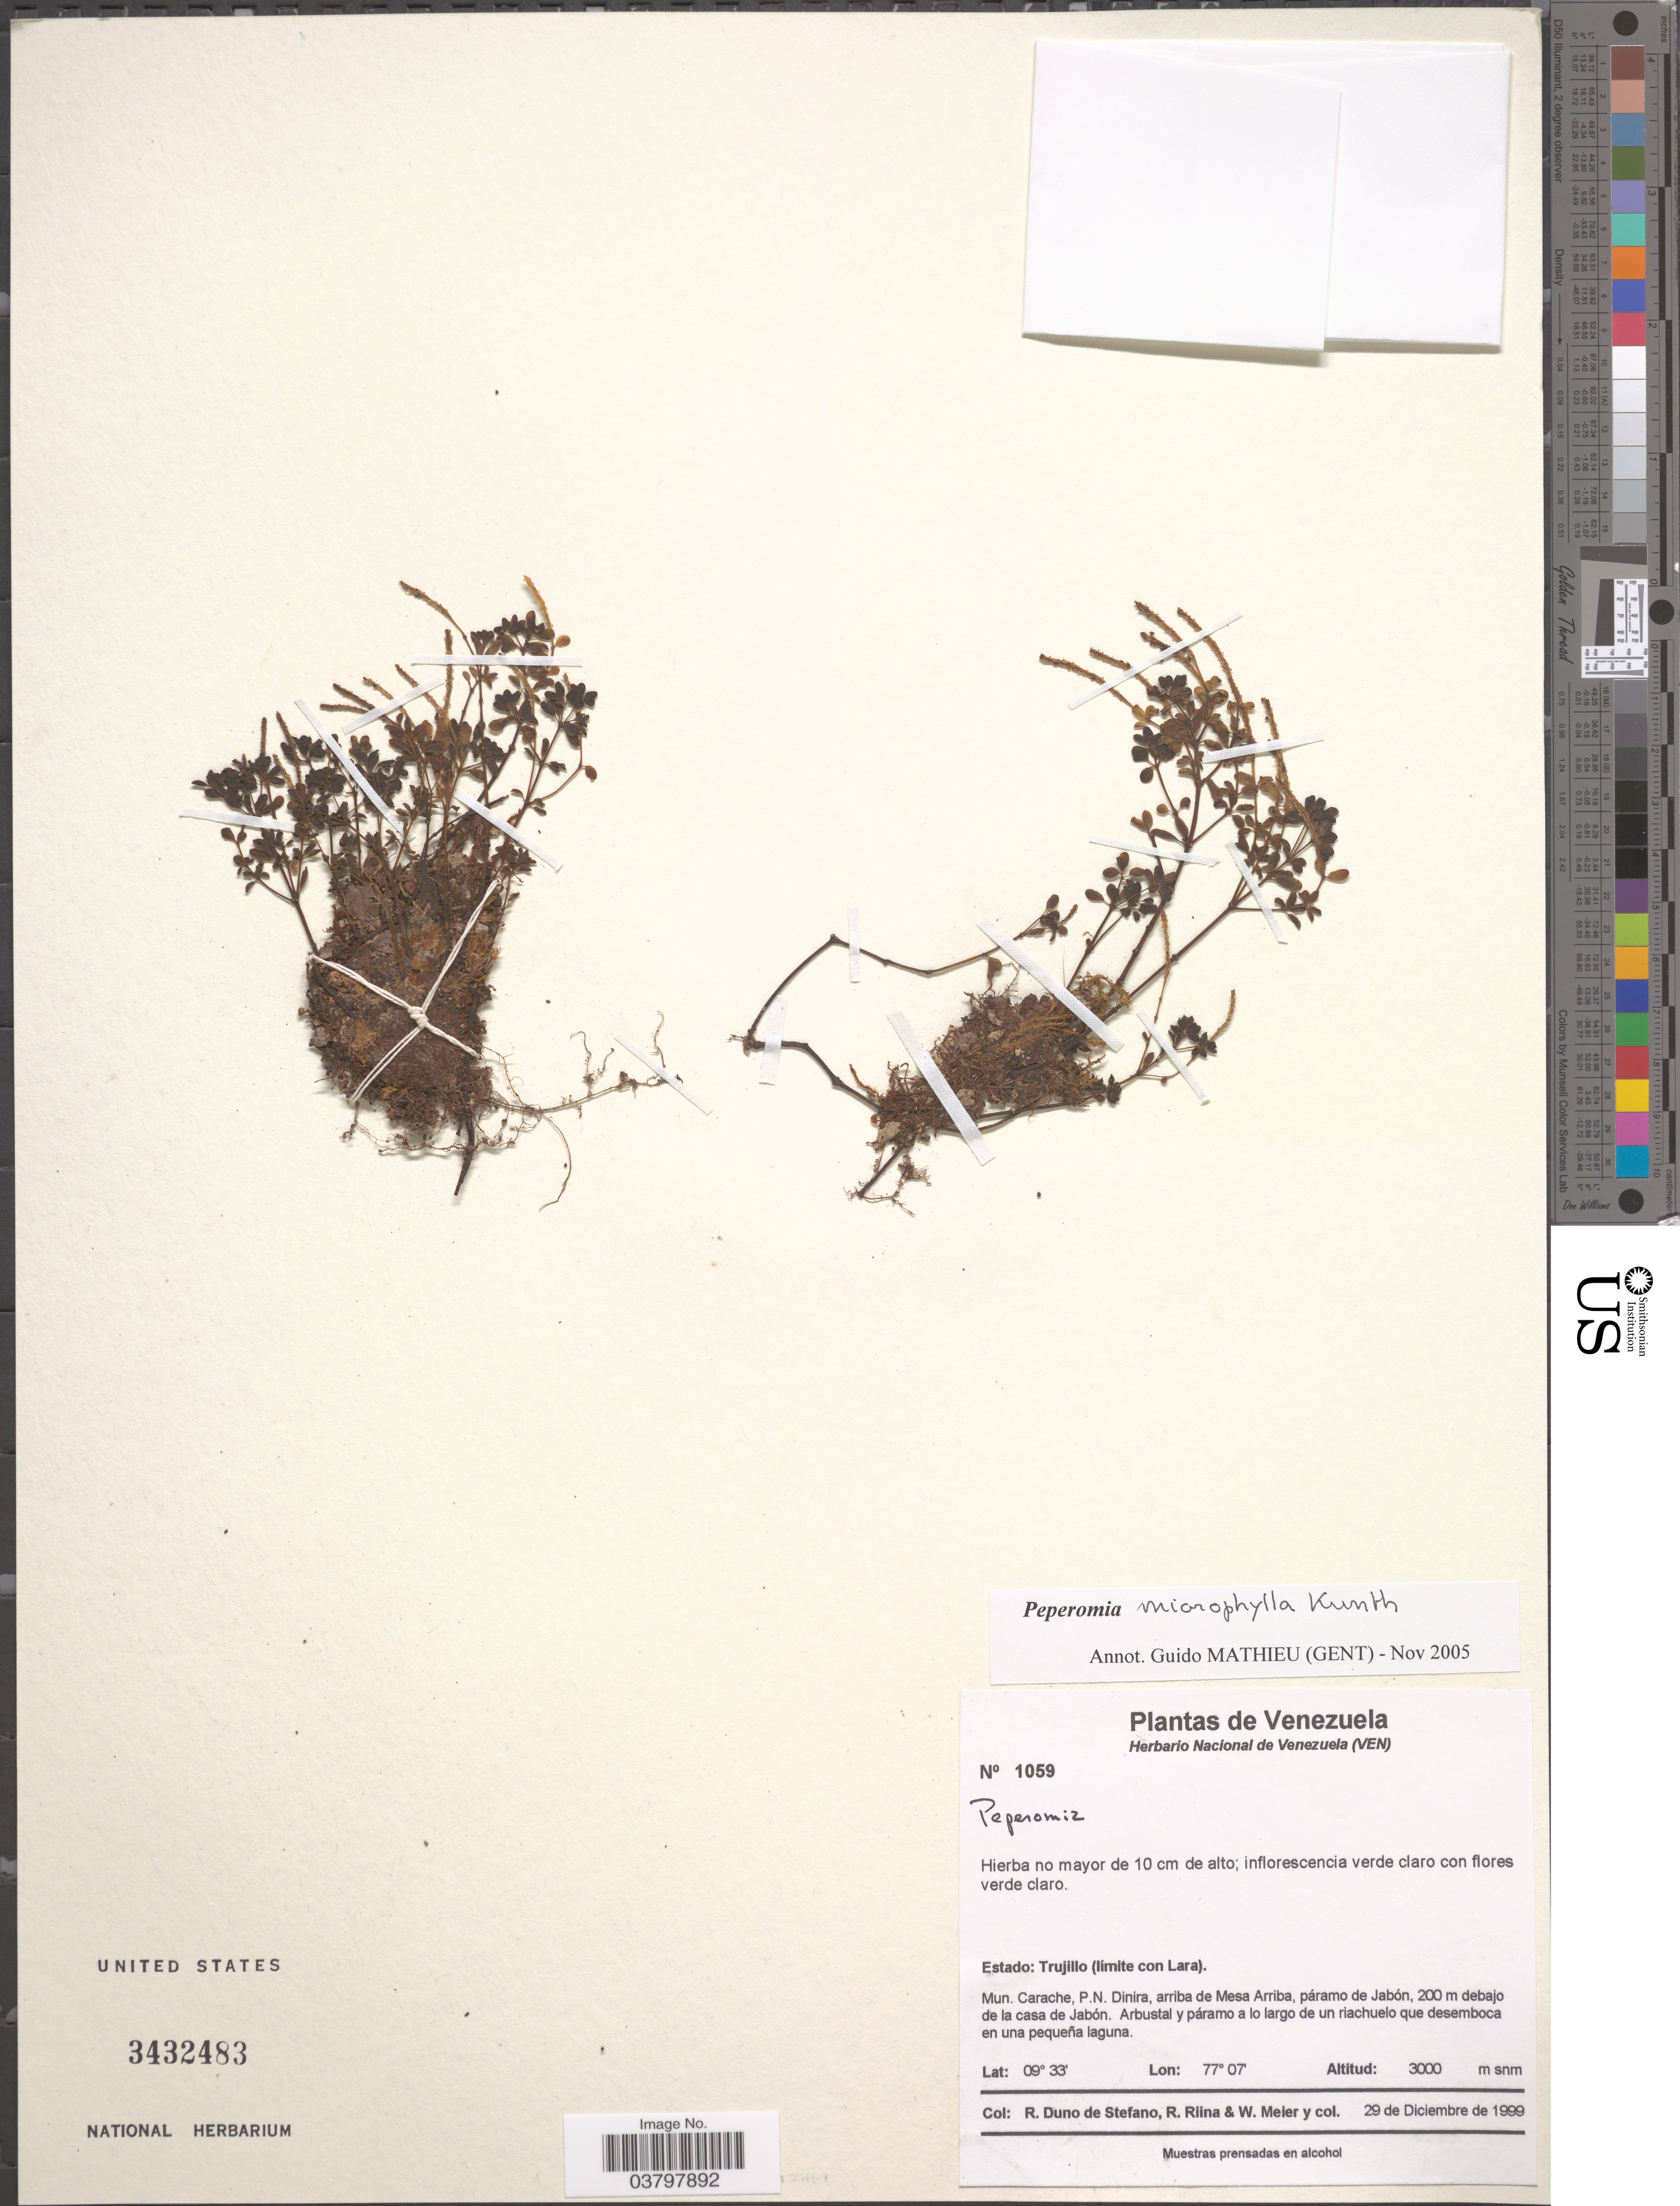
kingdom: Plantae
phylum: Tracheophyta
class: Magnoliopsida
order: Piperales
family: Piperaceae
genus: Peperomia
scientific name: Peperomia microphylla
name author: Kunth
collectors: R. Duno de Stefano, R. Riina, W. Meier & et al.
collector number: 1059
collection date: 1999-12-29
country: Venezuela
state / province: Trujillo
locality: Trujillo (límite con Lara). Mun. Carache, P.N. Dinira, arriba de Mesa Arriba, páramo de Jabón, 200 m debajo de la casa de Jabón.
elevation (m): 3000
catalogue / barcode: US 3432483